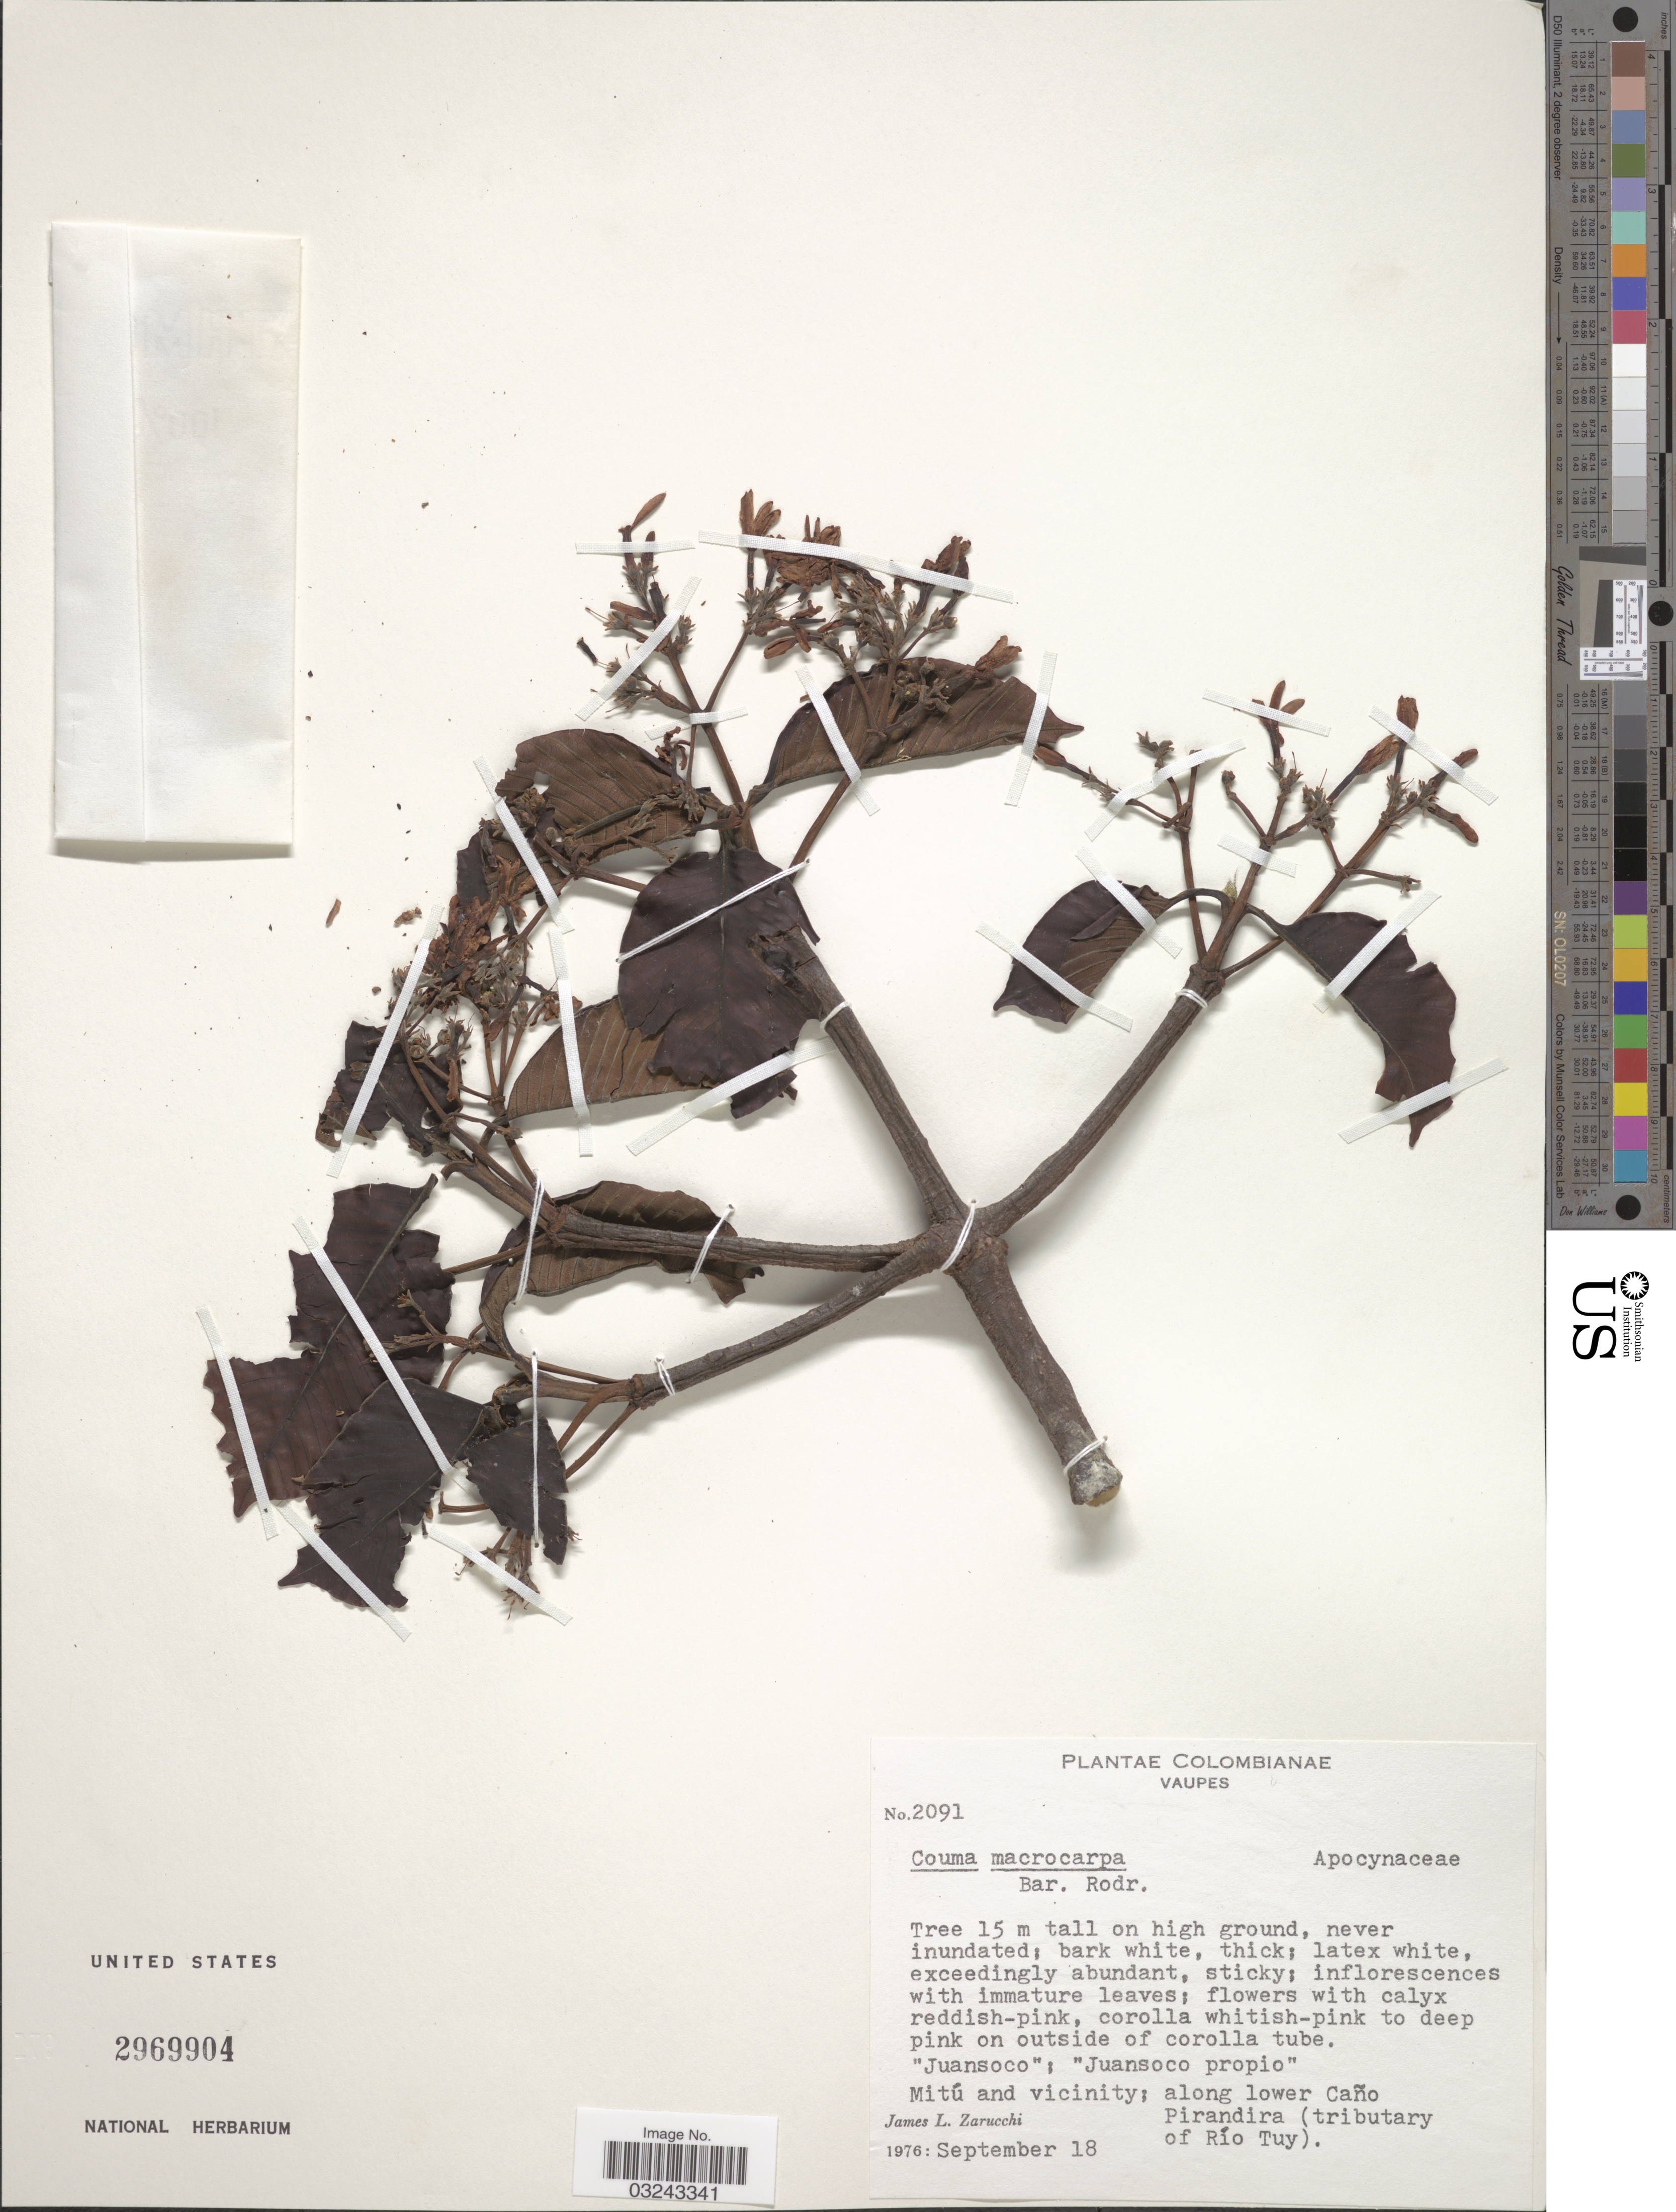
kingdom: Plantae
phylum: Tracheophyta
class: Magnoliopsida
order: Gentianales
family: Apocynaceae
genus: Couma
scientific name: Couma macrocarpa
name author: Barb. Rodr.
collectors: J. L. Zarucchi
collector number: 2091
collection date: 1976-09-18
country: Colombia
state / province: Vaupés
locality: Mitú and vicinity; along lower Caño Pirandira (tributary of Río Tuy).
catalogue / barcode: US 2969904